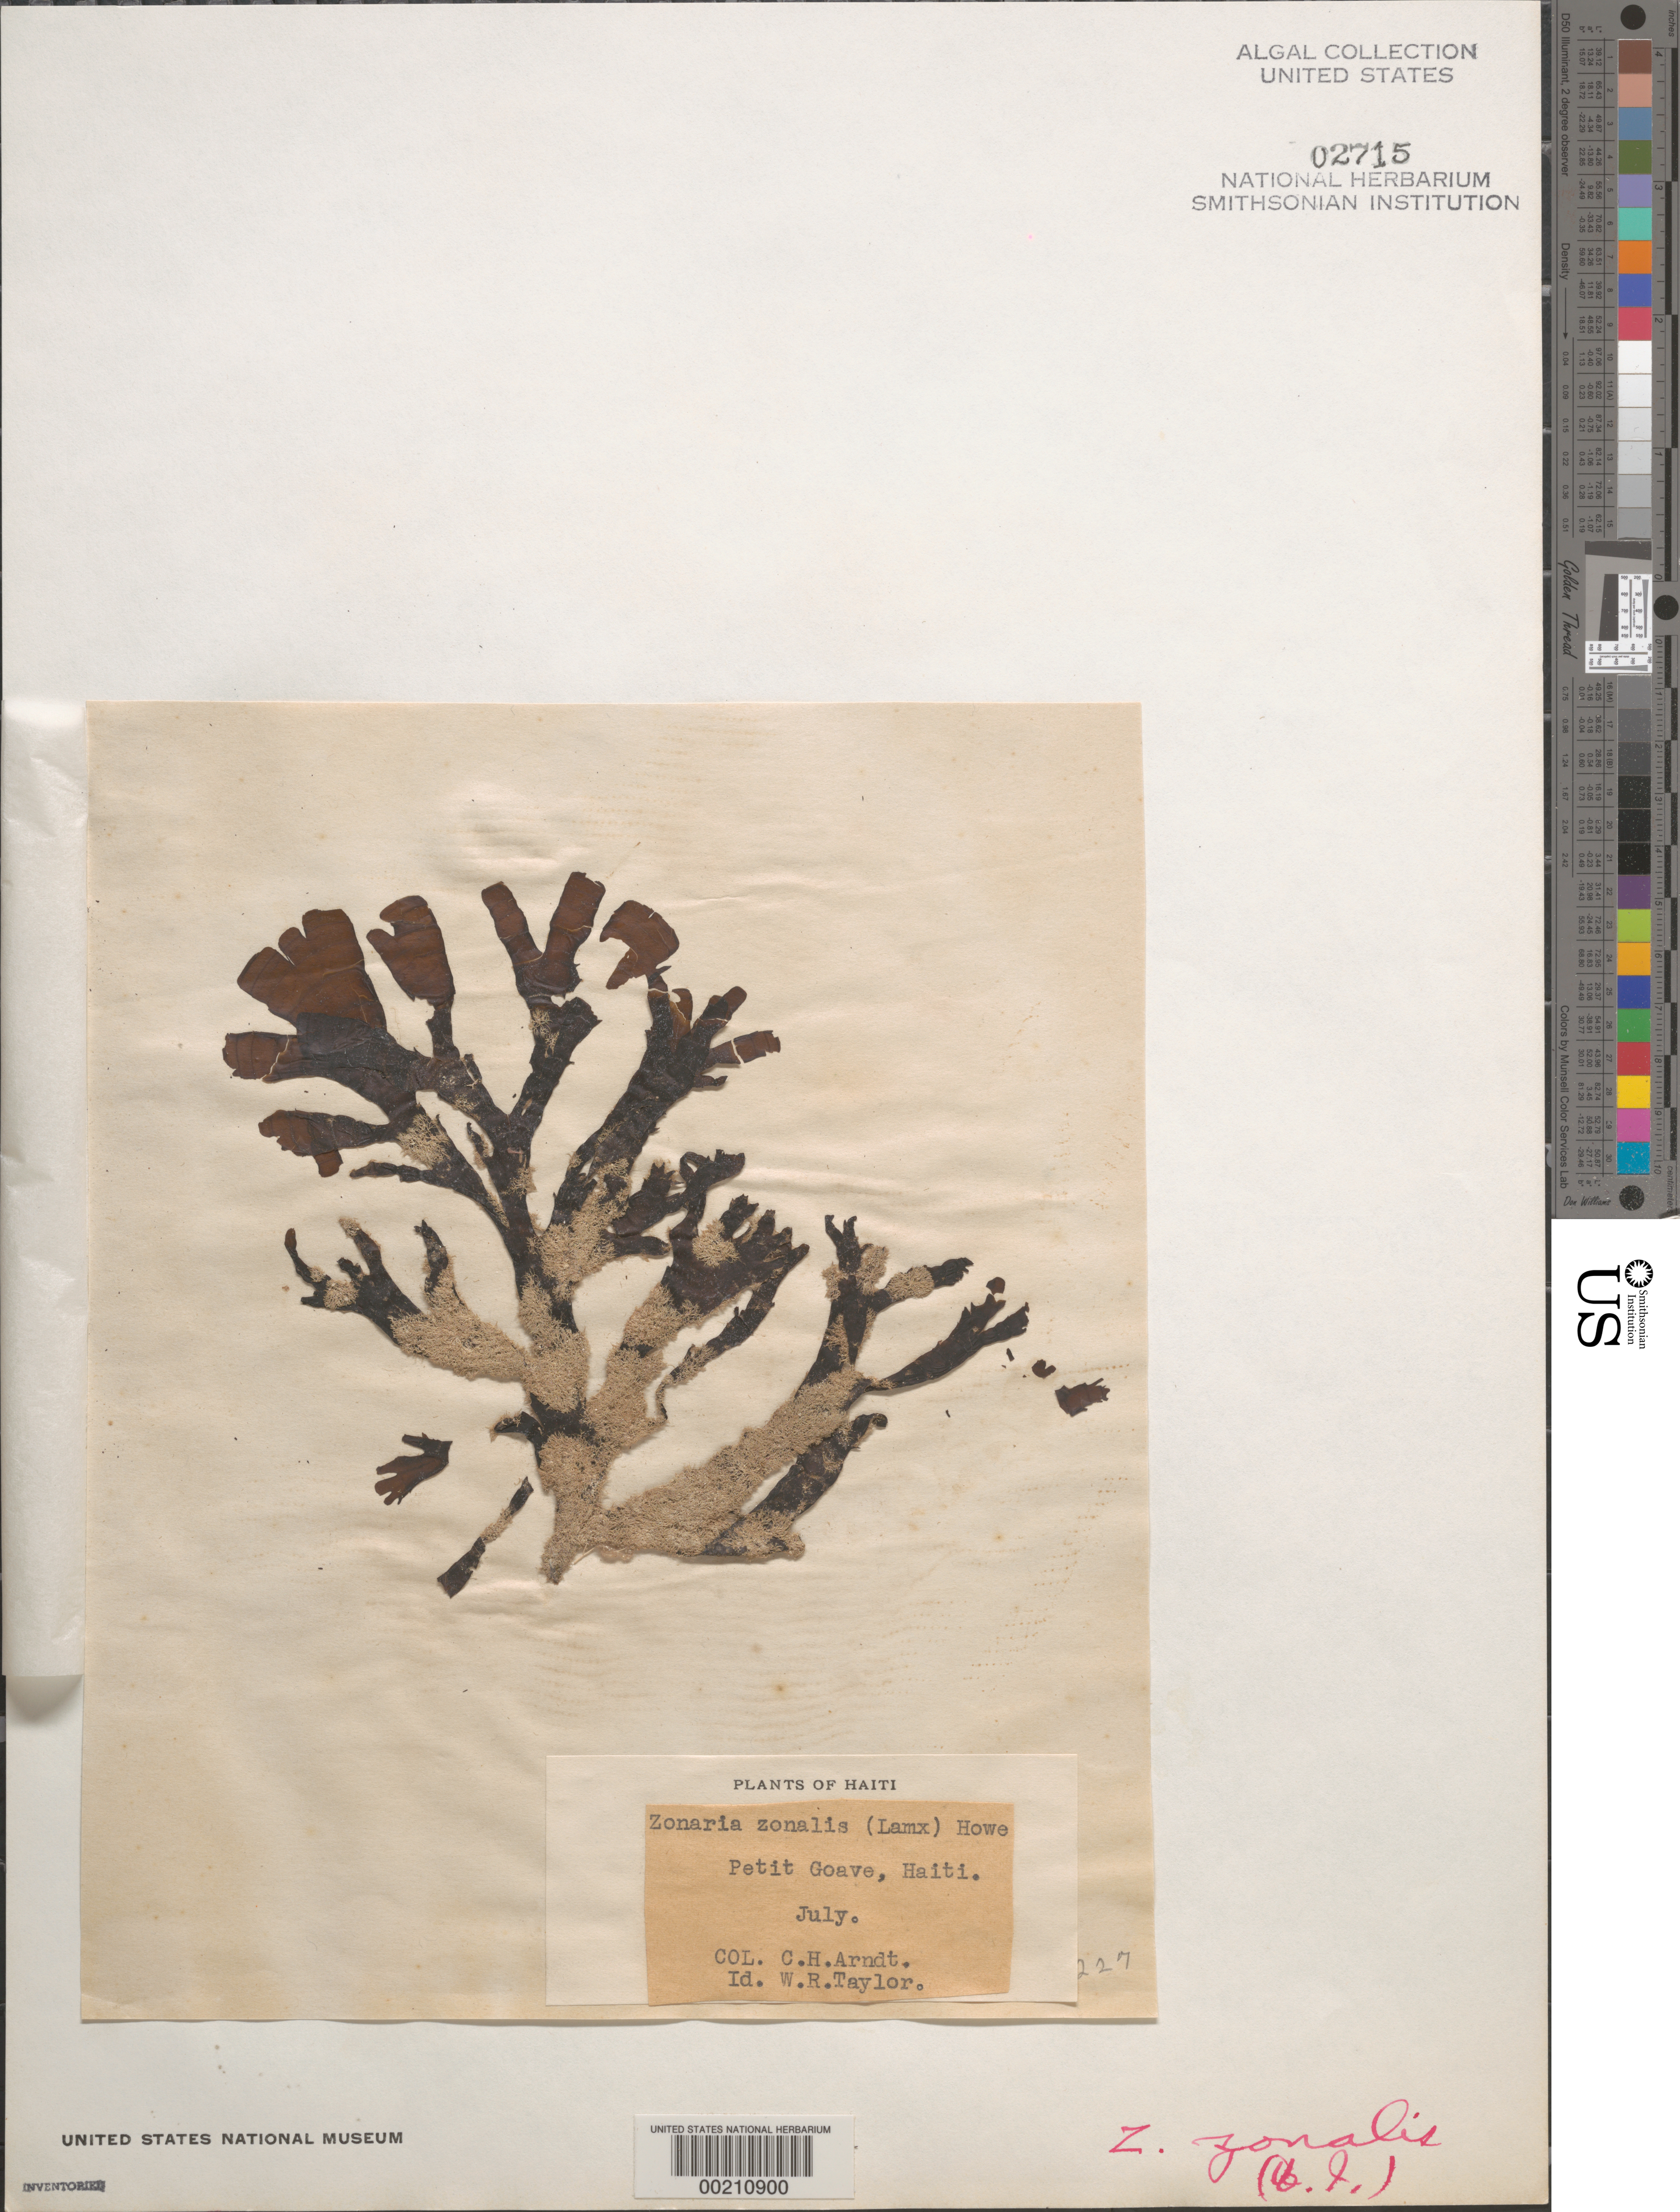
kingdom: Chromista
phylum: Ochrophyta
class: Phaeophyceae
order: Dictyotales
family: Dictyotaceae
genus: Zonaria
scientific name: Zonaria zonalis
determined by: Taylor, William R.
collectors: C. Arndt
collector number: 227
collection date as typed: Jul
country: Haiti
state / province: Ouest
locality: Petit Goave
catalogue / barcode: US 2715